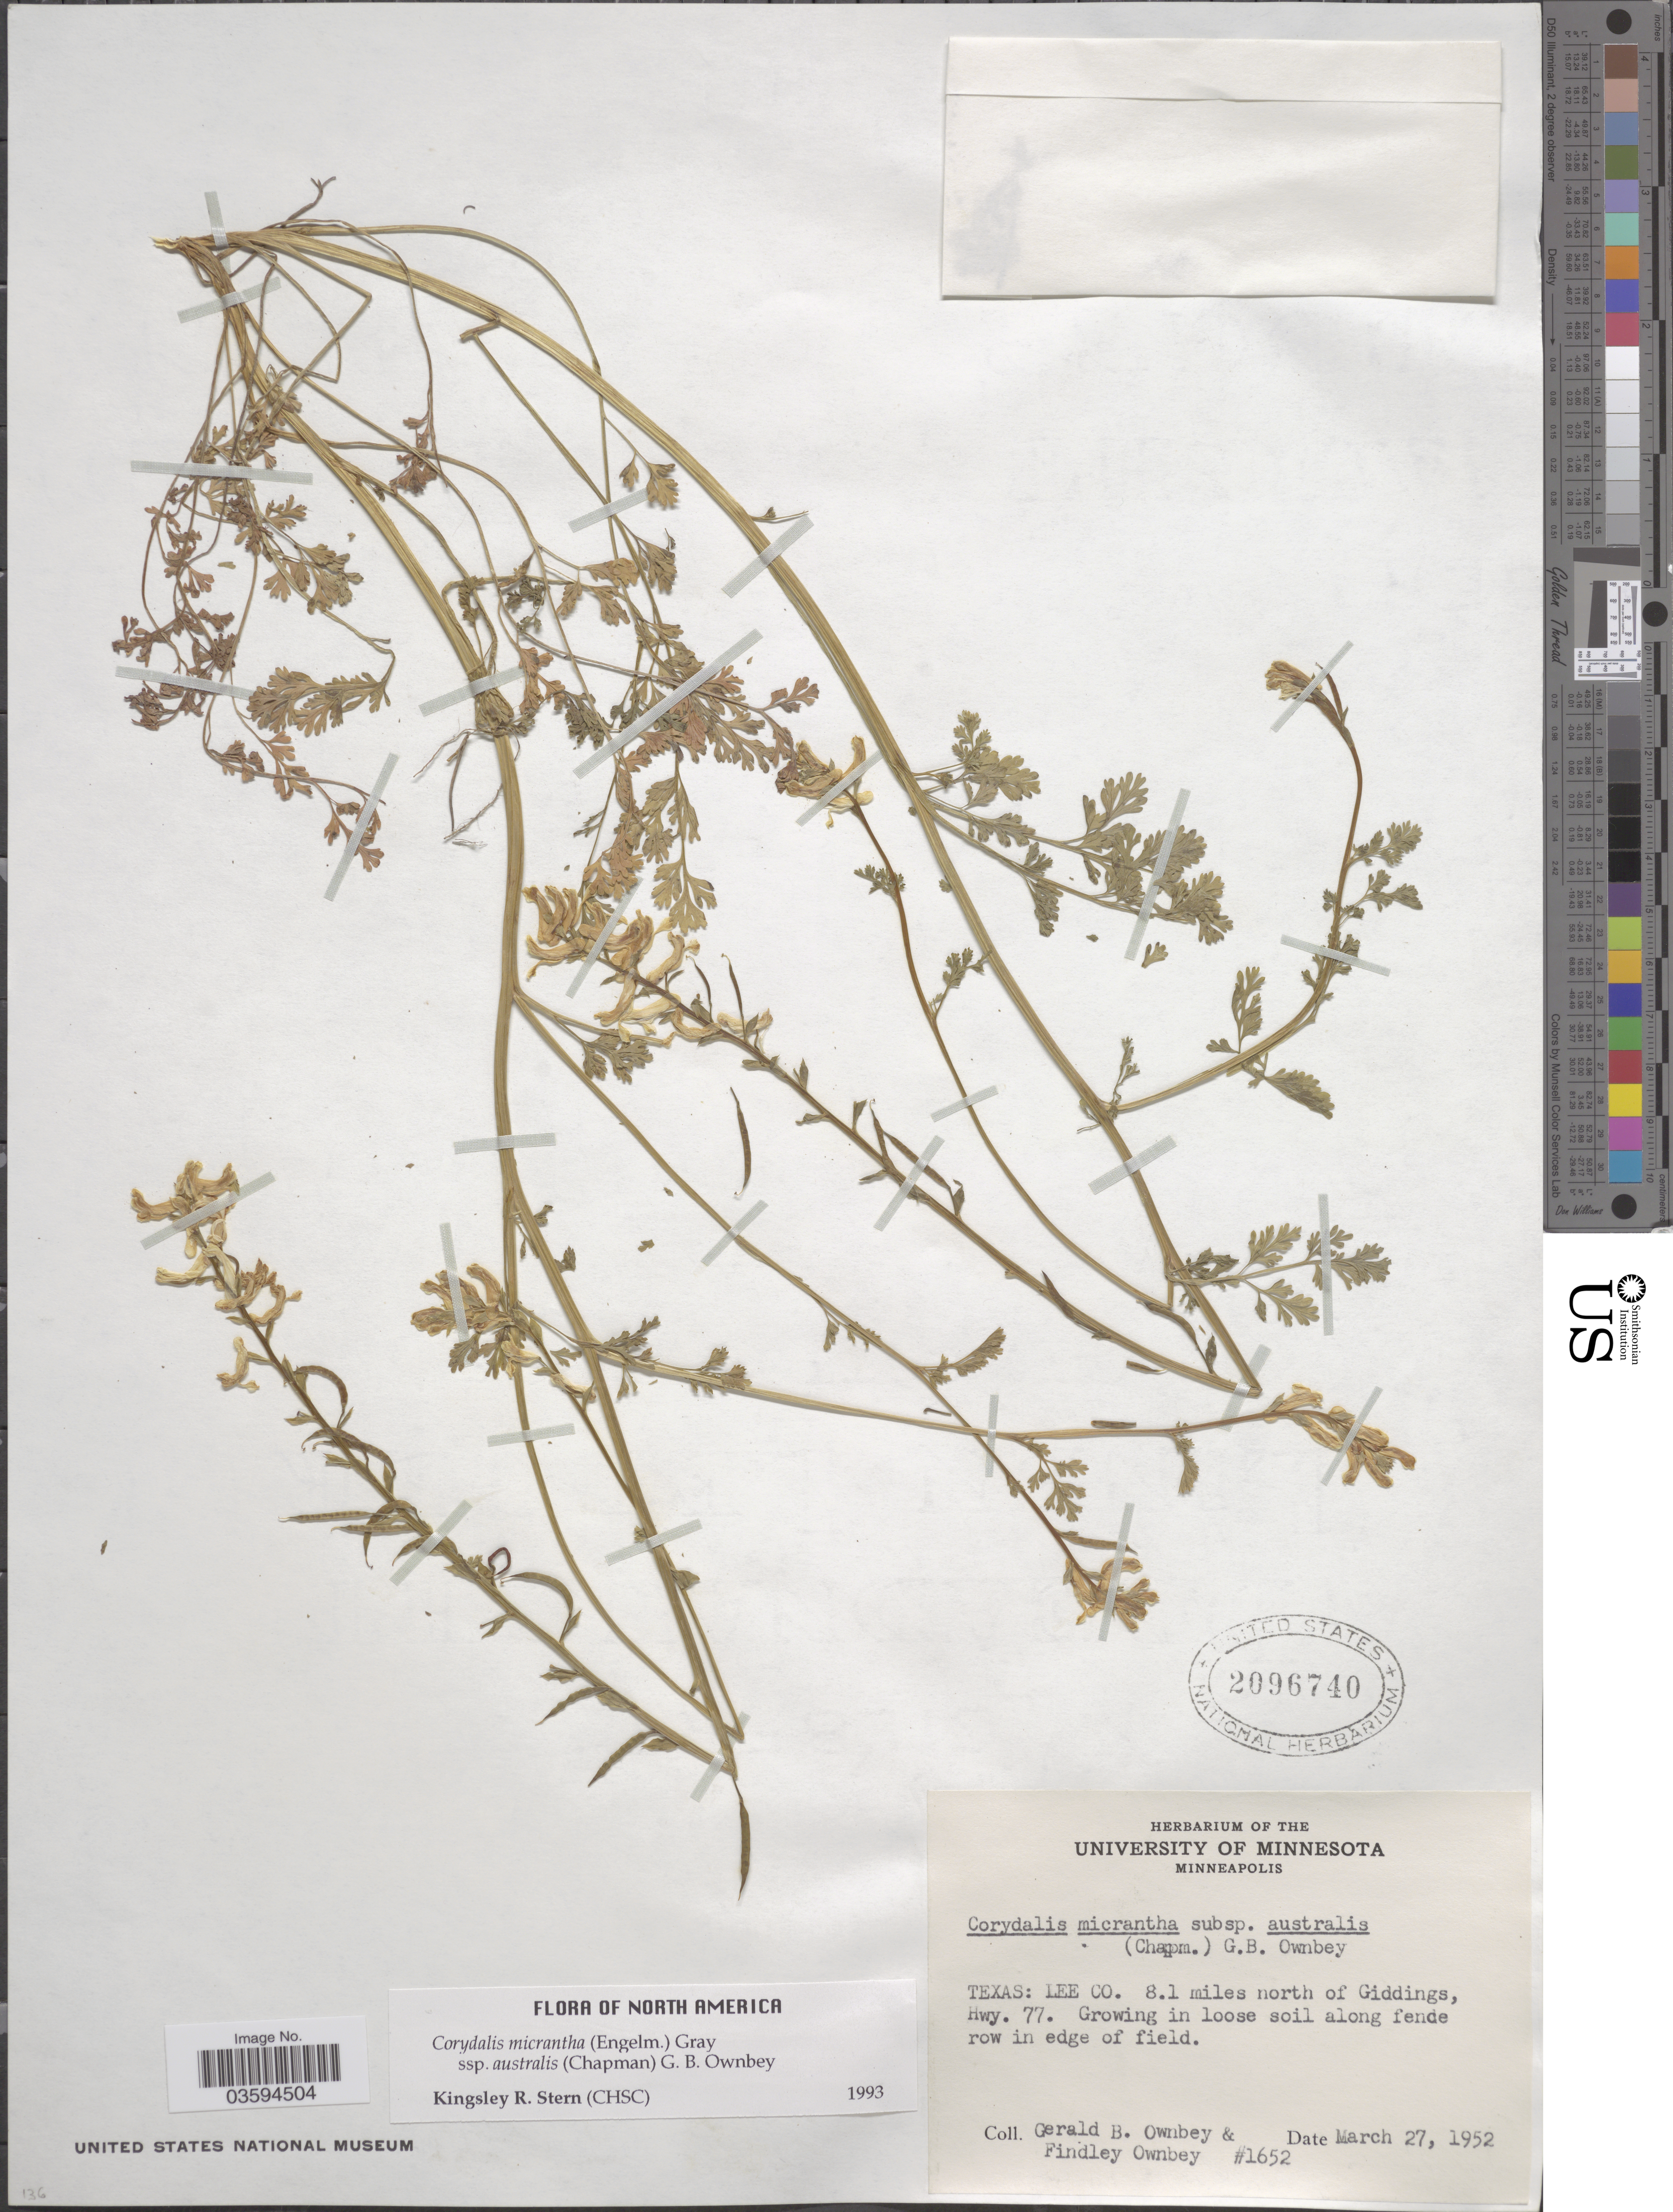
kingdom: Plantae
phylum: Tracheophyta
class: Magnoliopsida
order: Ranunculales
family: Papaveraceae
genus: Corydalis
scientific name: Corydalis micrantha subsp. australis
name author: (Chapm.) G.B. Ownbey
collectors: G. B. Ownbey & F. Ownbey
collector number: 1652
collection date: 1952-03-27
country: United States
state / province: Texas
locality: Lee Co. 8.1 miles north of Giddings, Hwy. 77.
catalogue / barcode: US 2096740